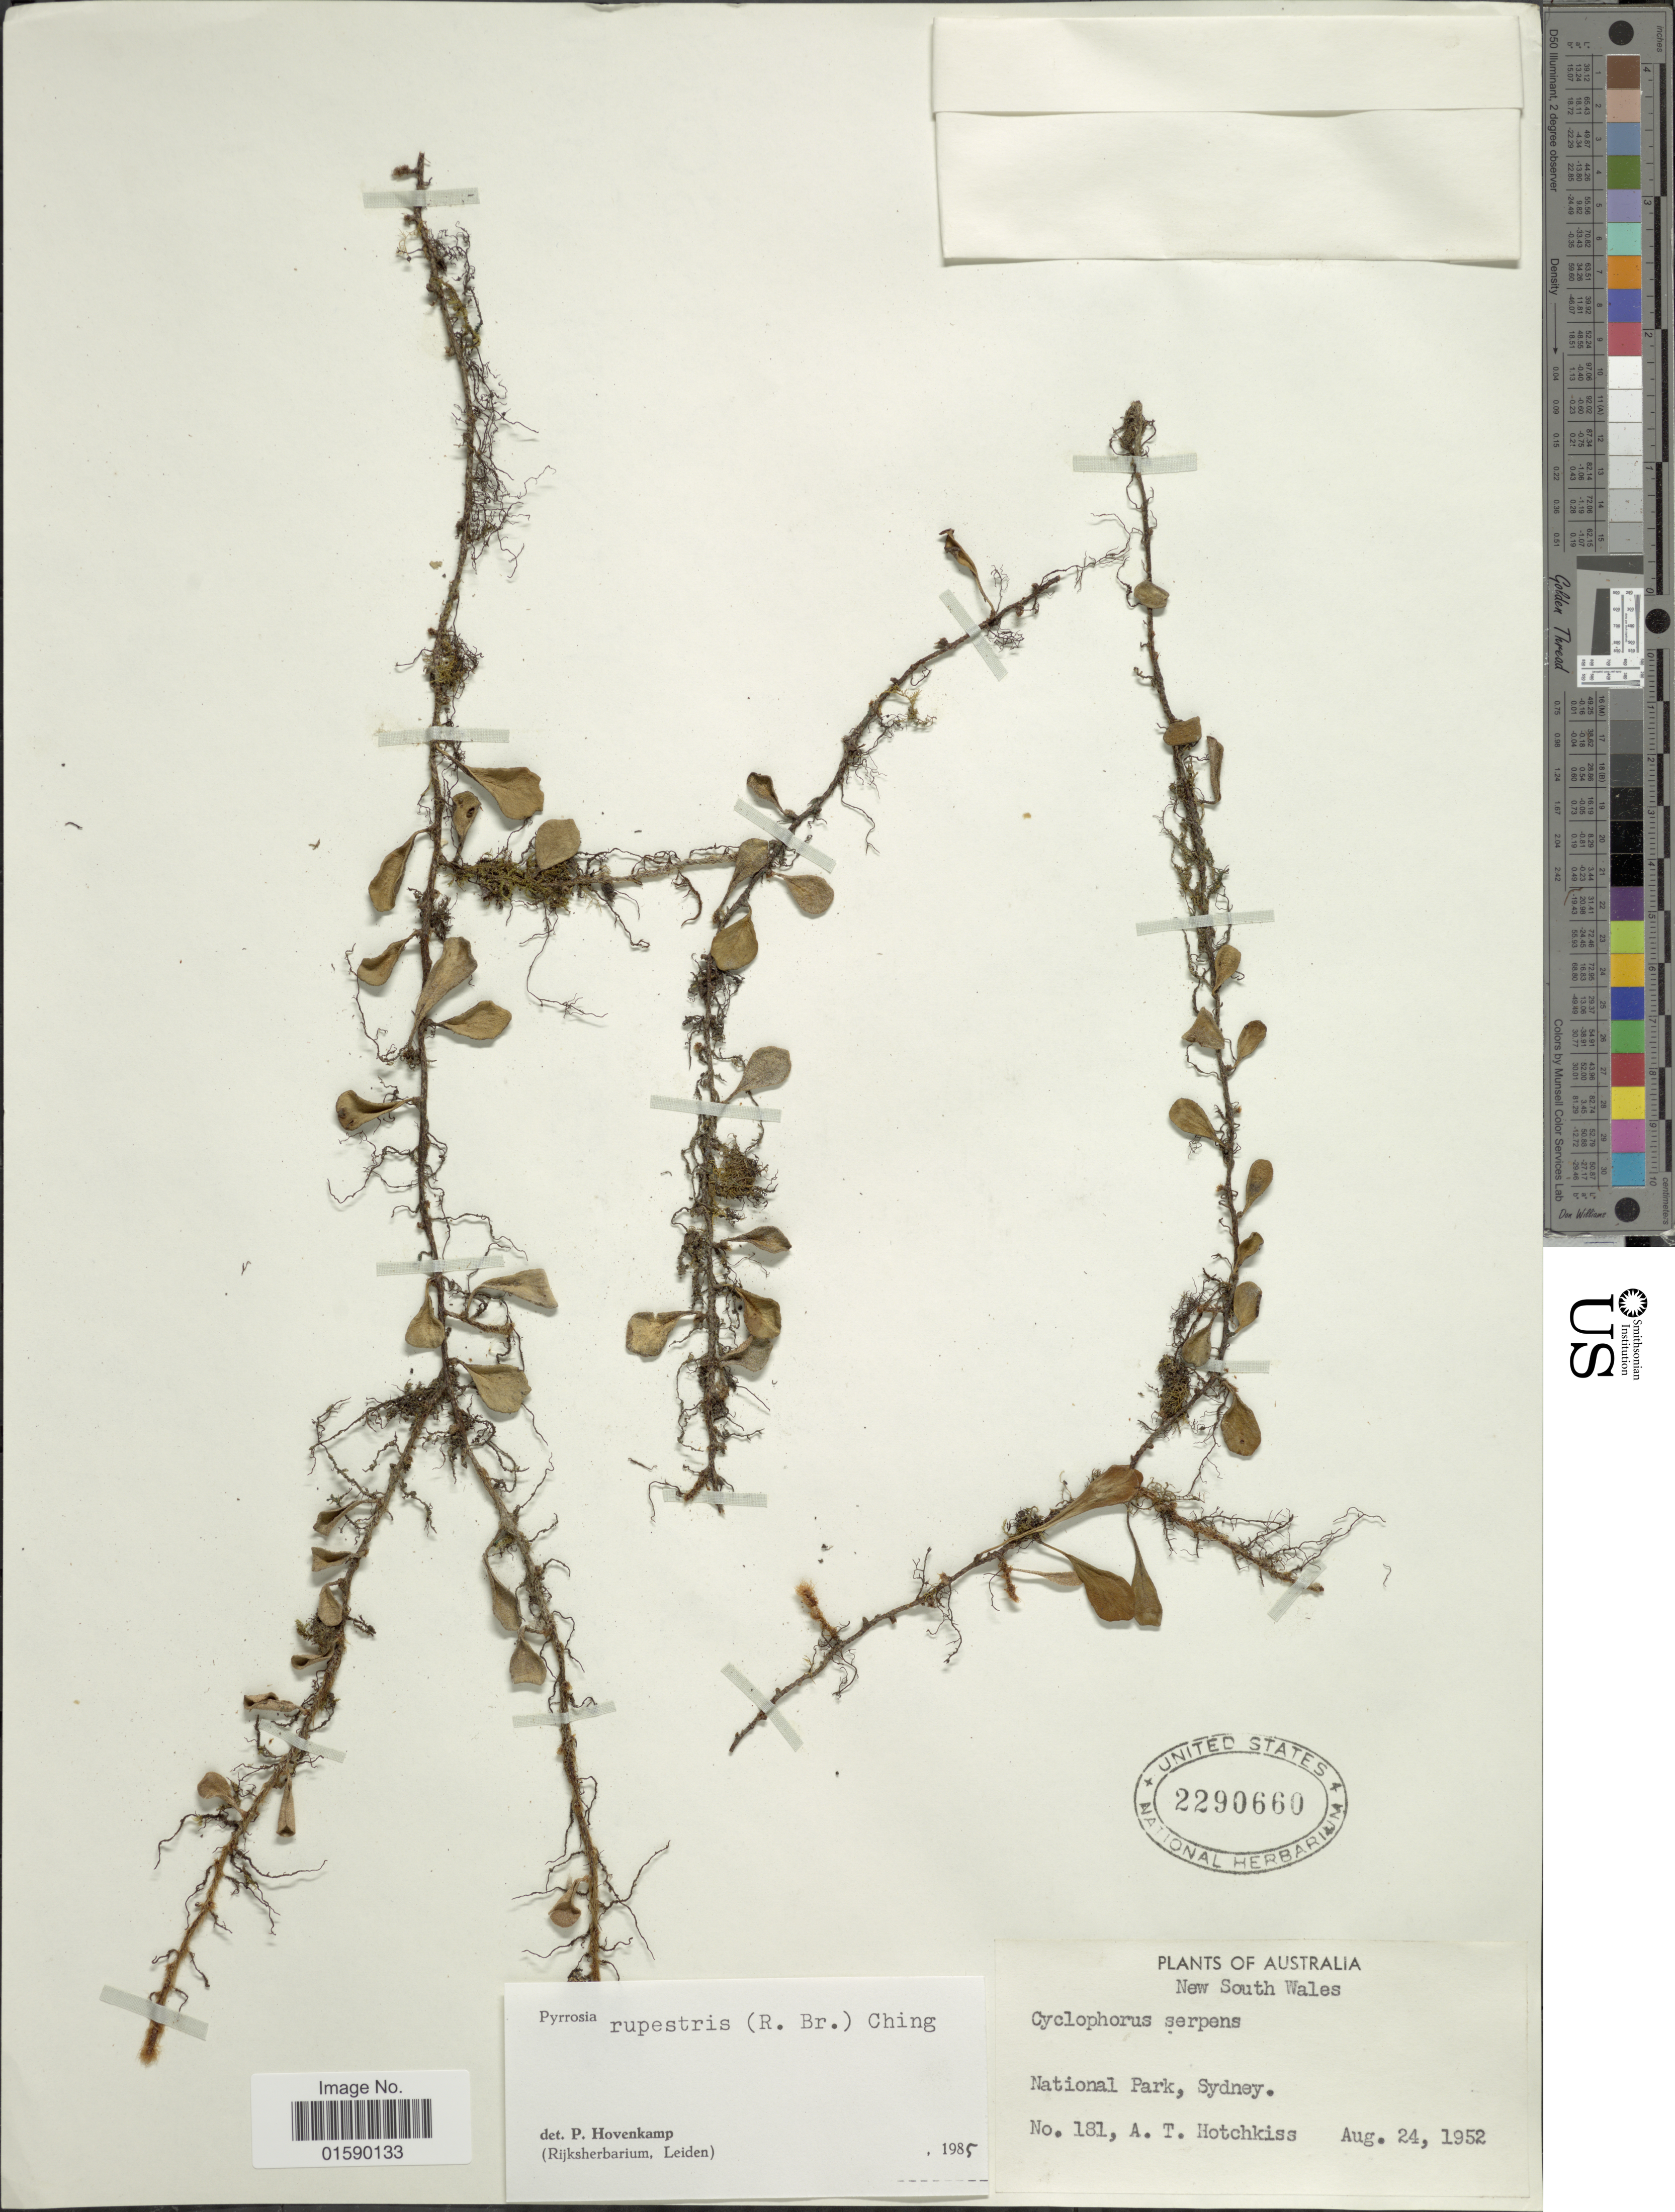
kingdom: Plantae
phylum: Tracheophyta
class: Polypodiopsida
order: Polypodiales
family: Polypodiaceae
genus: Pyrrosia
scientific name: Pyrrosia rupestris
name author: (R. Br.) Ching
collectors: A. Hotchkiss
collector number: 181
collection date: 1952-08-24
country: Australia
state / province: New South Wales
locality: Australia, New South Wales, National Park, Sydney.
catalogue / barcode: US 2290660